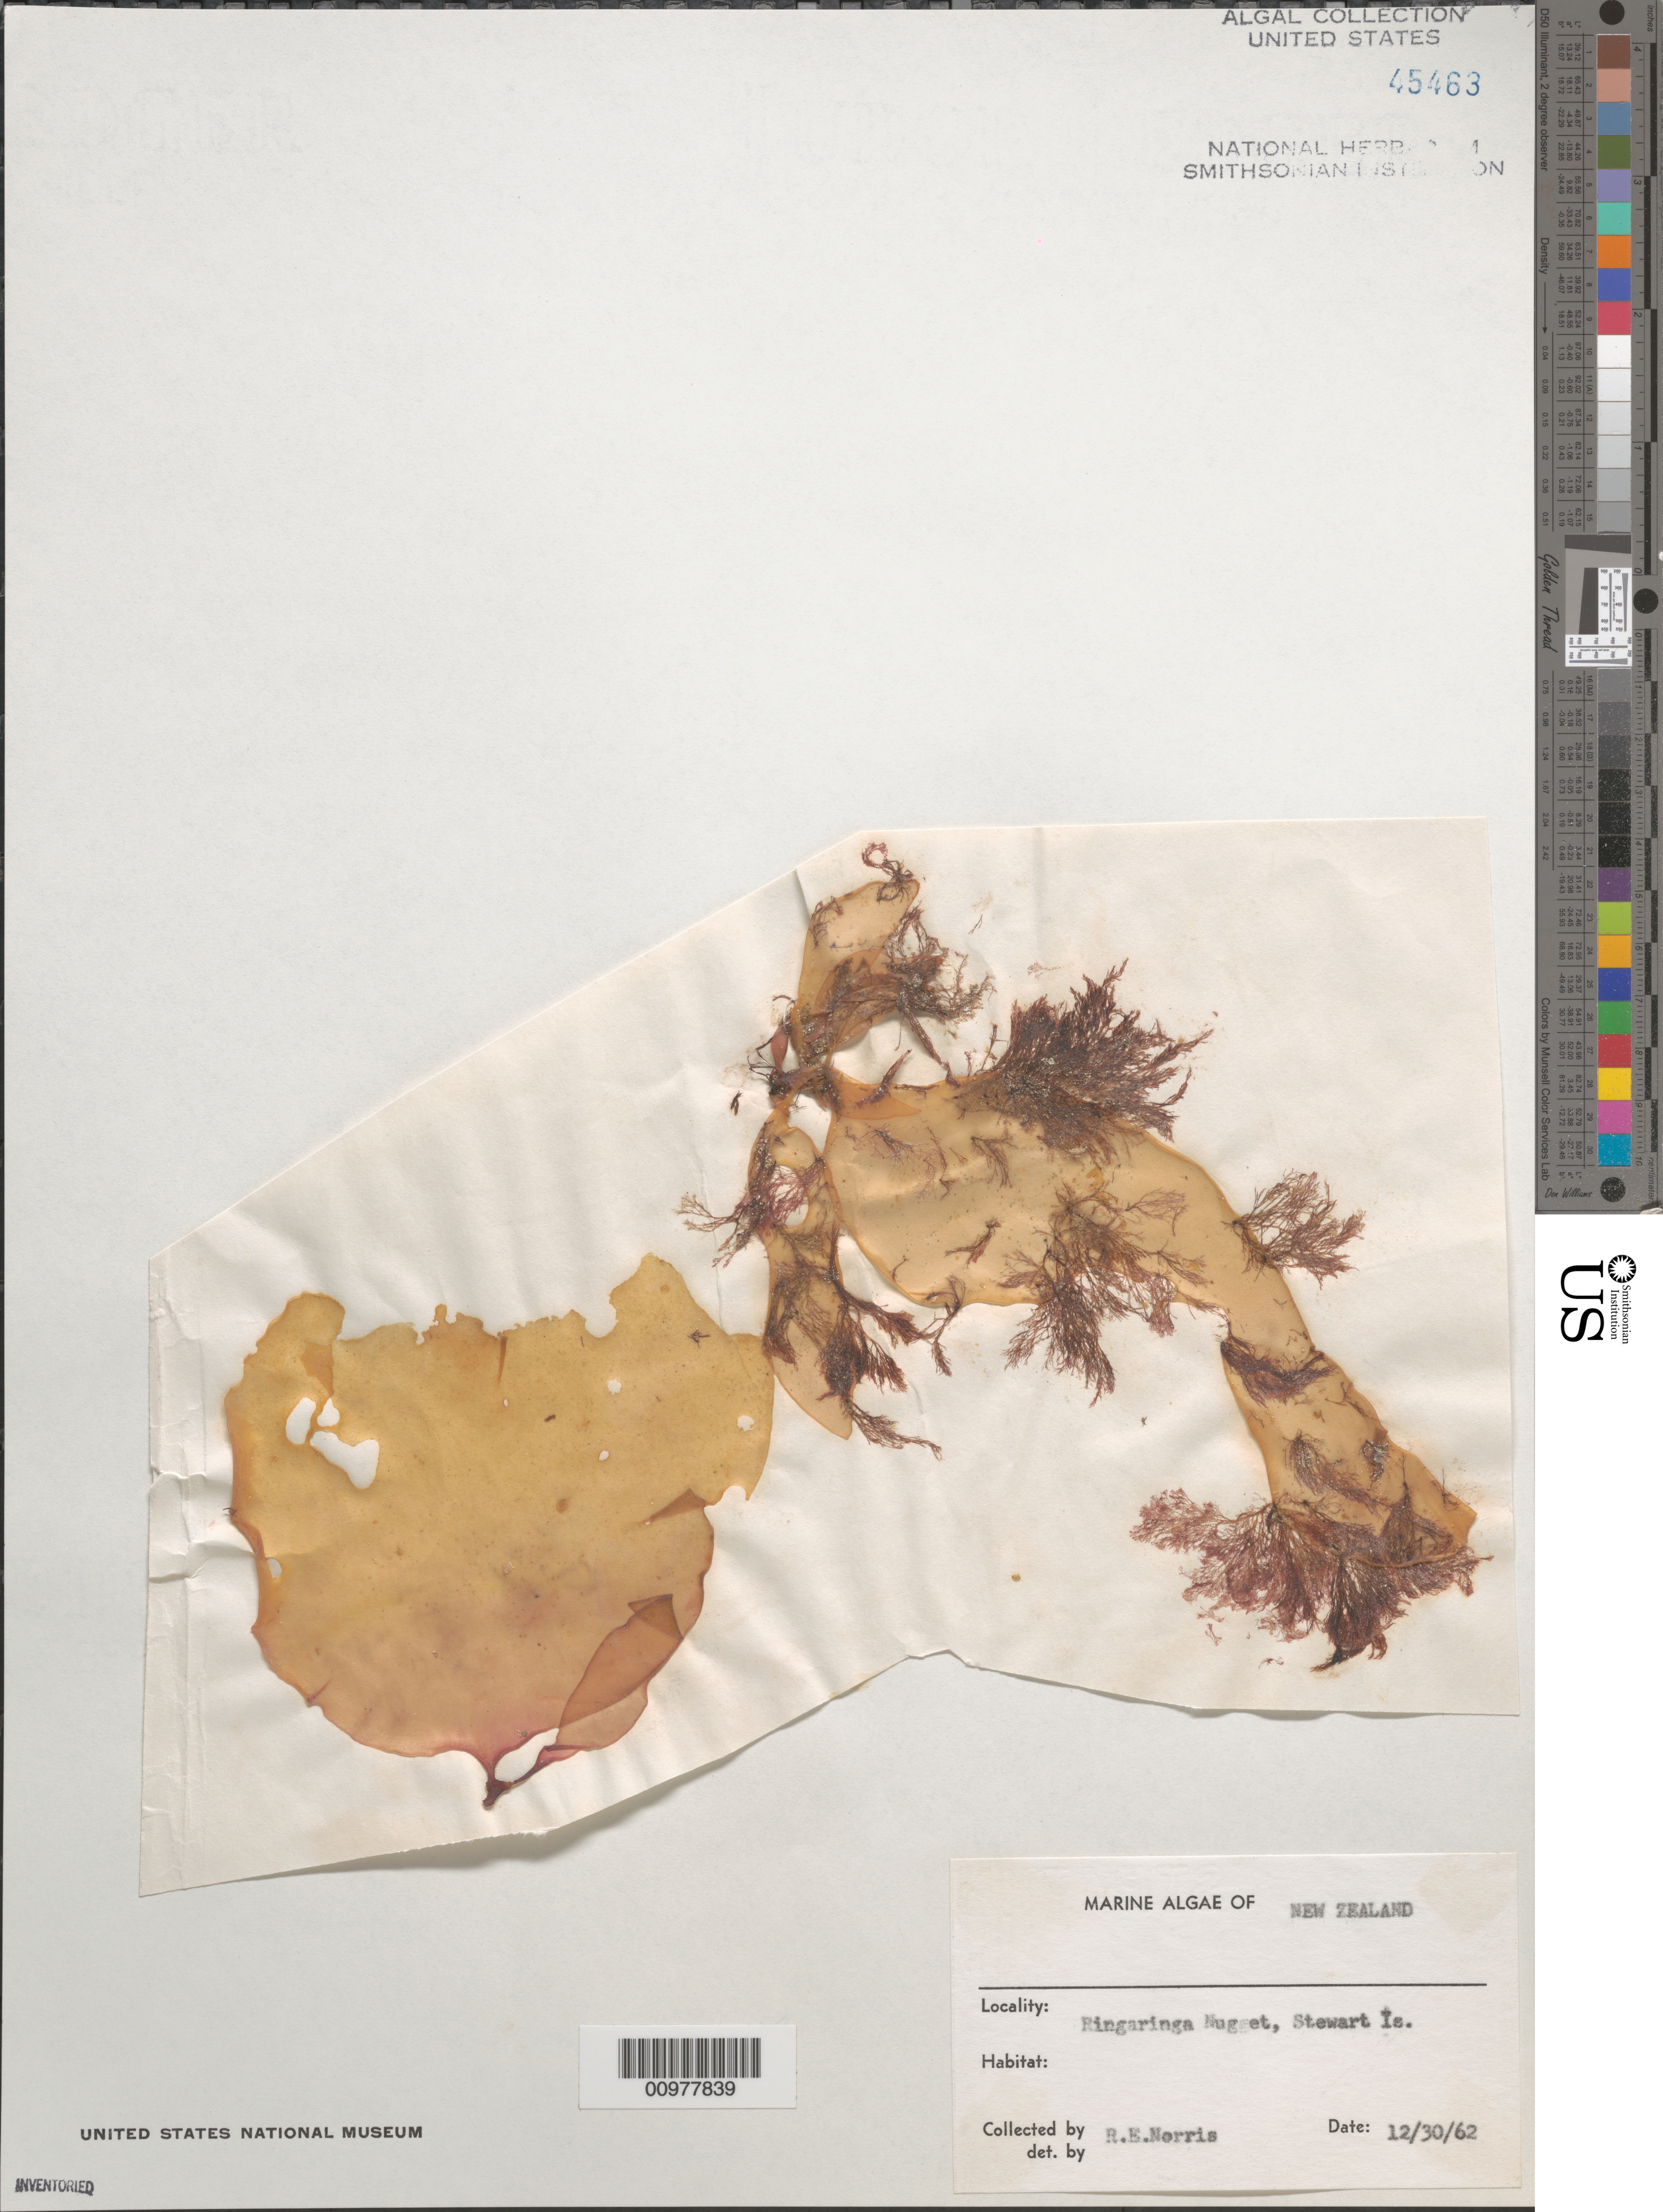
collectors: R. E. Norris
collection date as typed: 30 Dec 1962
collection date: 1962-12-30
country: New Zealand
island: Stewart Island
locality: Ringaringa Nugget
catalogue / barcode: US 45463